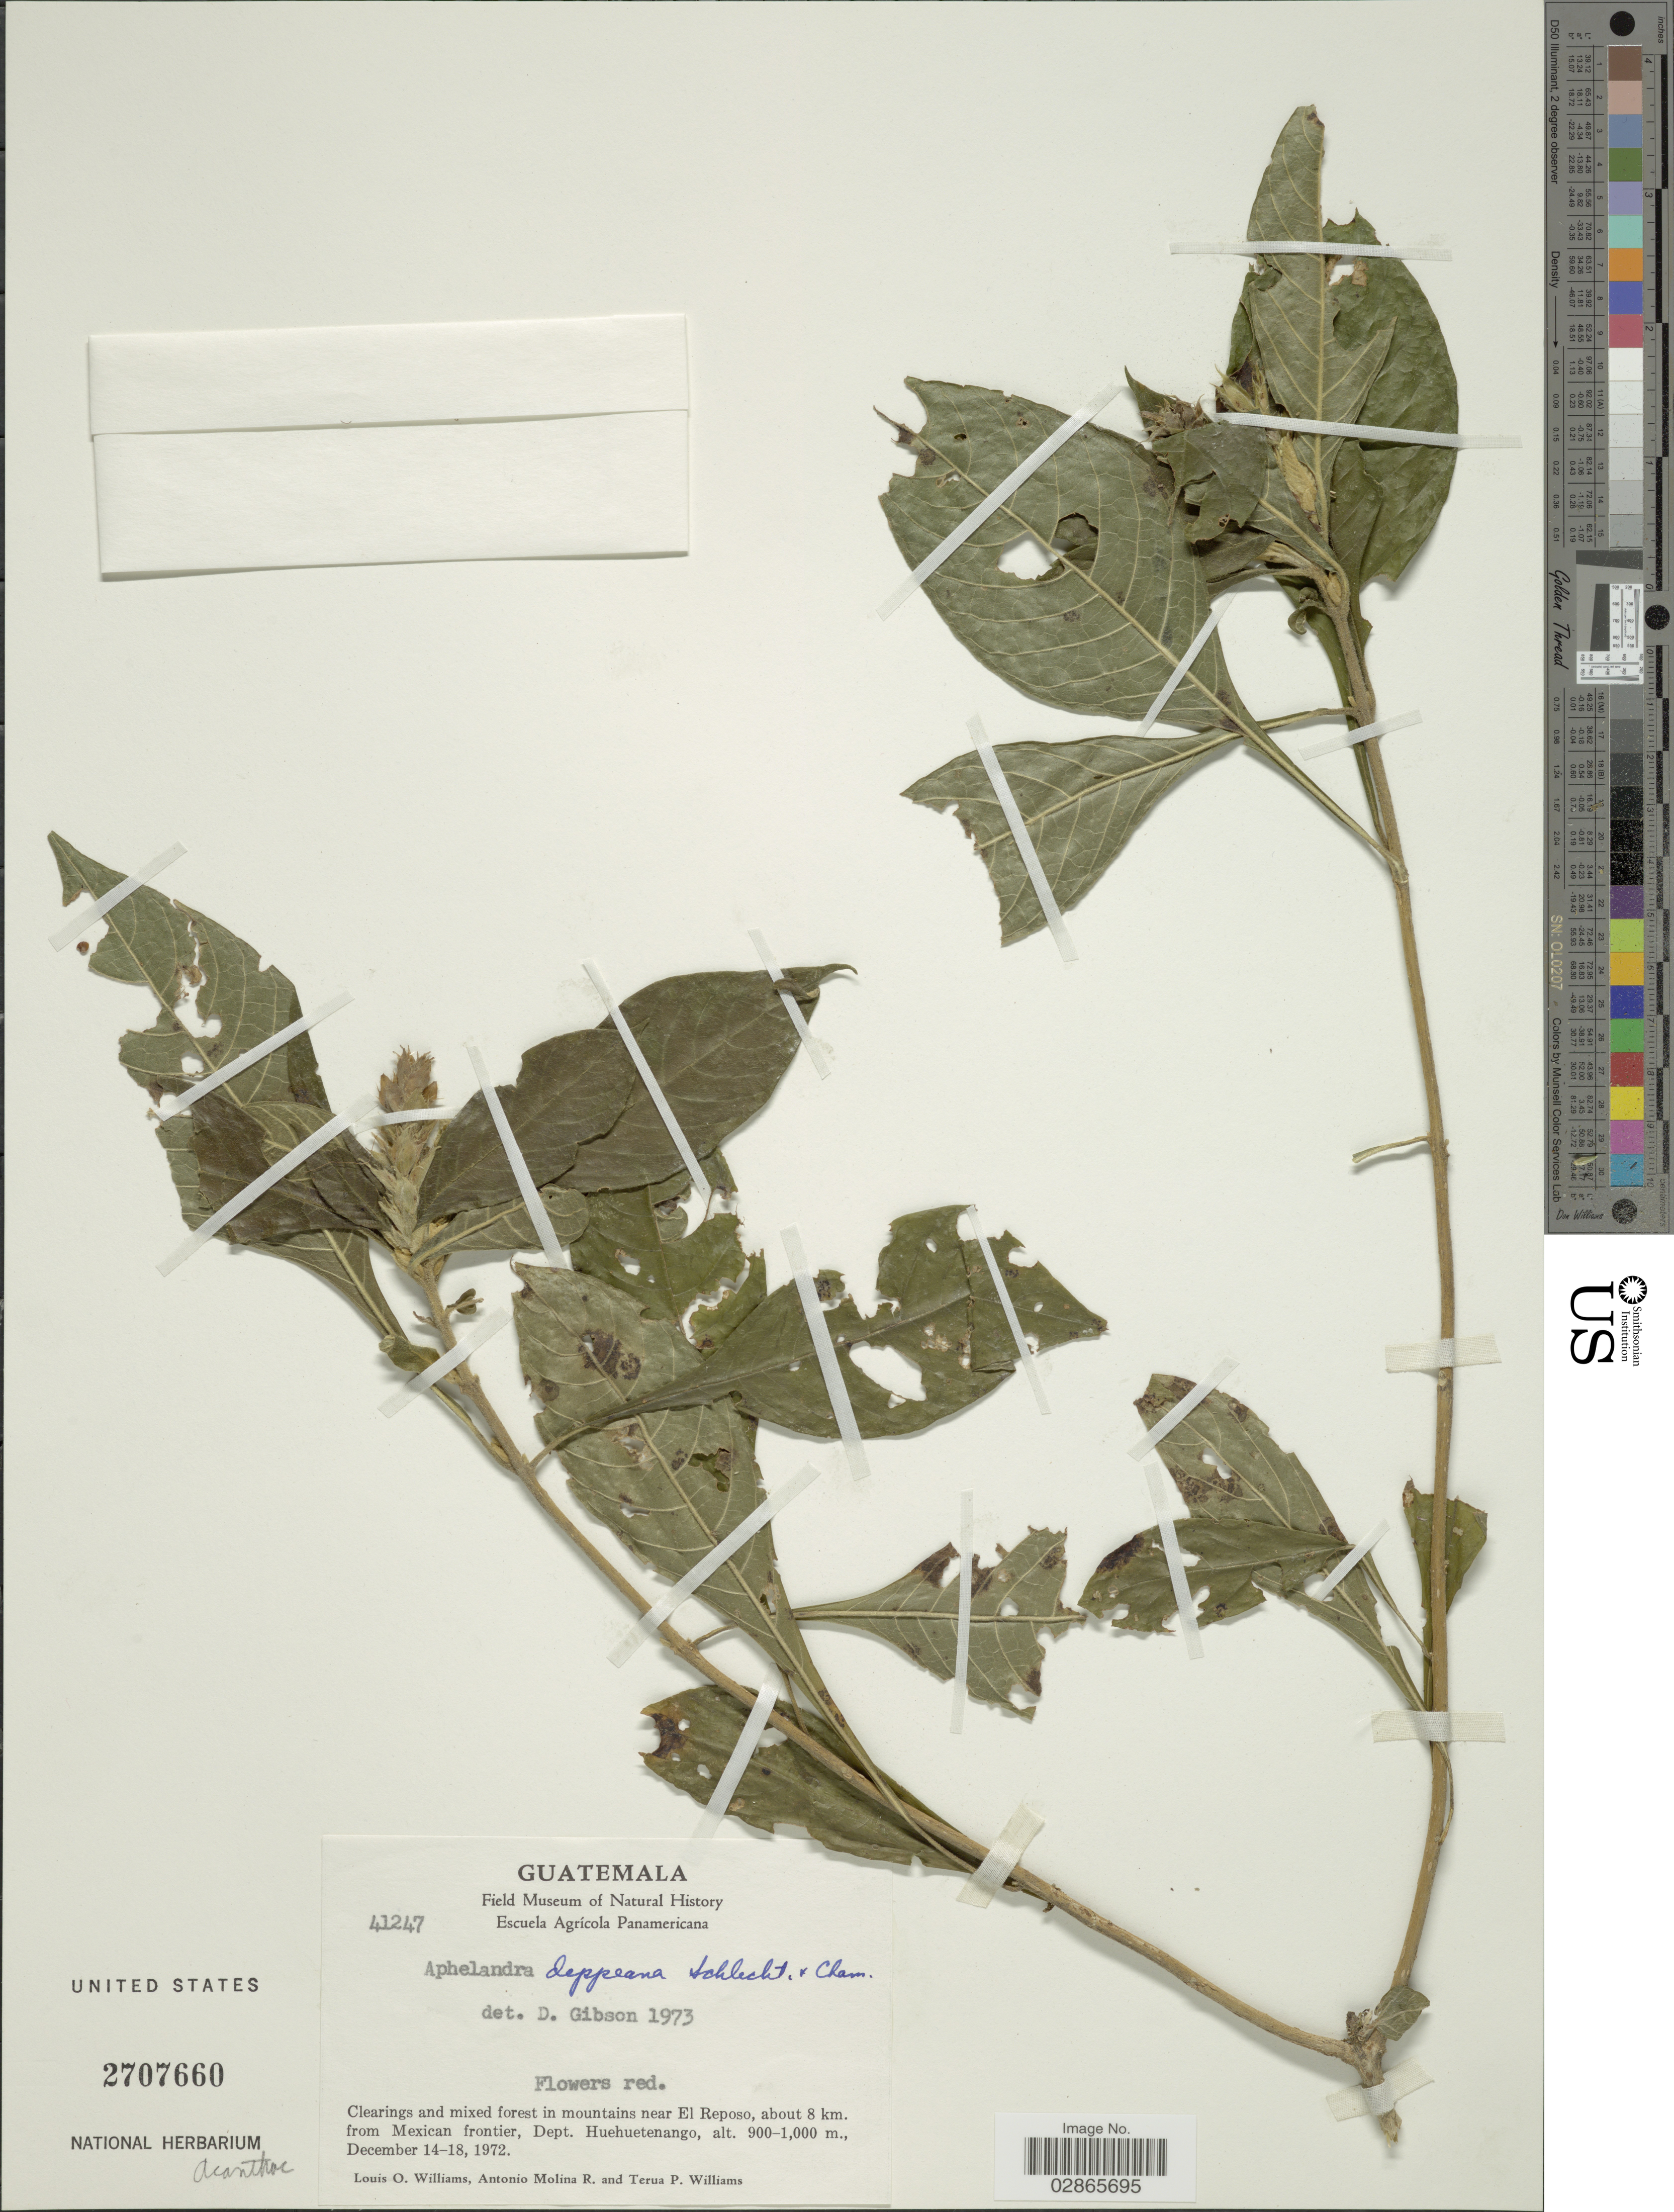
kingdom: Plantae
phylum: Tracheophyta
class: Magnoliopsida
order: Lamiales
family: Acanthaceae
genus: Aphelandra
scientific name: Aphelandra deppeana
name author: Schltdl. & Cham.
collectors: L. O. Williams, A. Molina R. & T. Williams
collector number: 41247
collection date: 1972-12-14/1972-12-18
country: Guatemala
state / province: Huehuetenango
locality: Clearings and mixed forest in mountains near El Reposo, about 8 km. from Mexican frontier, Dept. Huehuetenango.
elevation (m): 900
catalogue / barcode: US 2707660